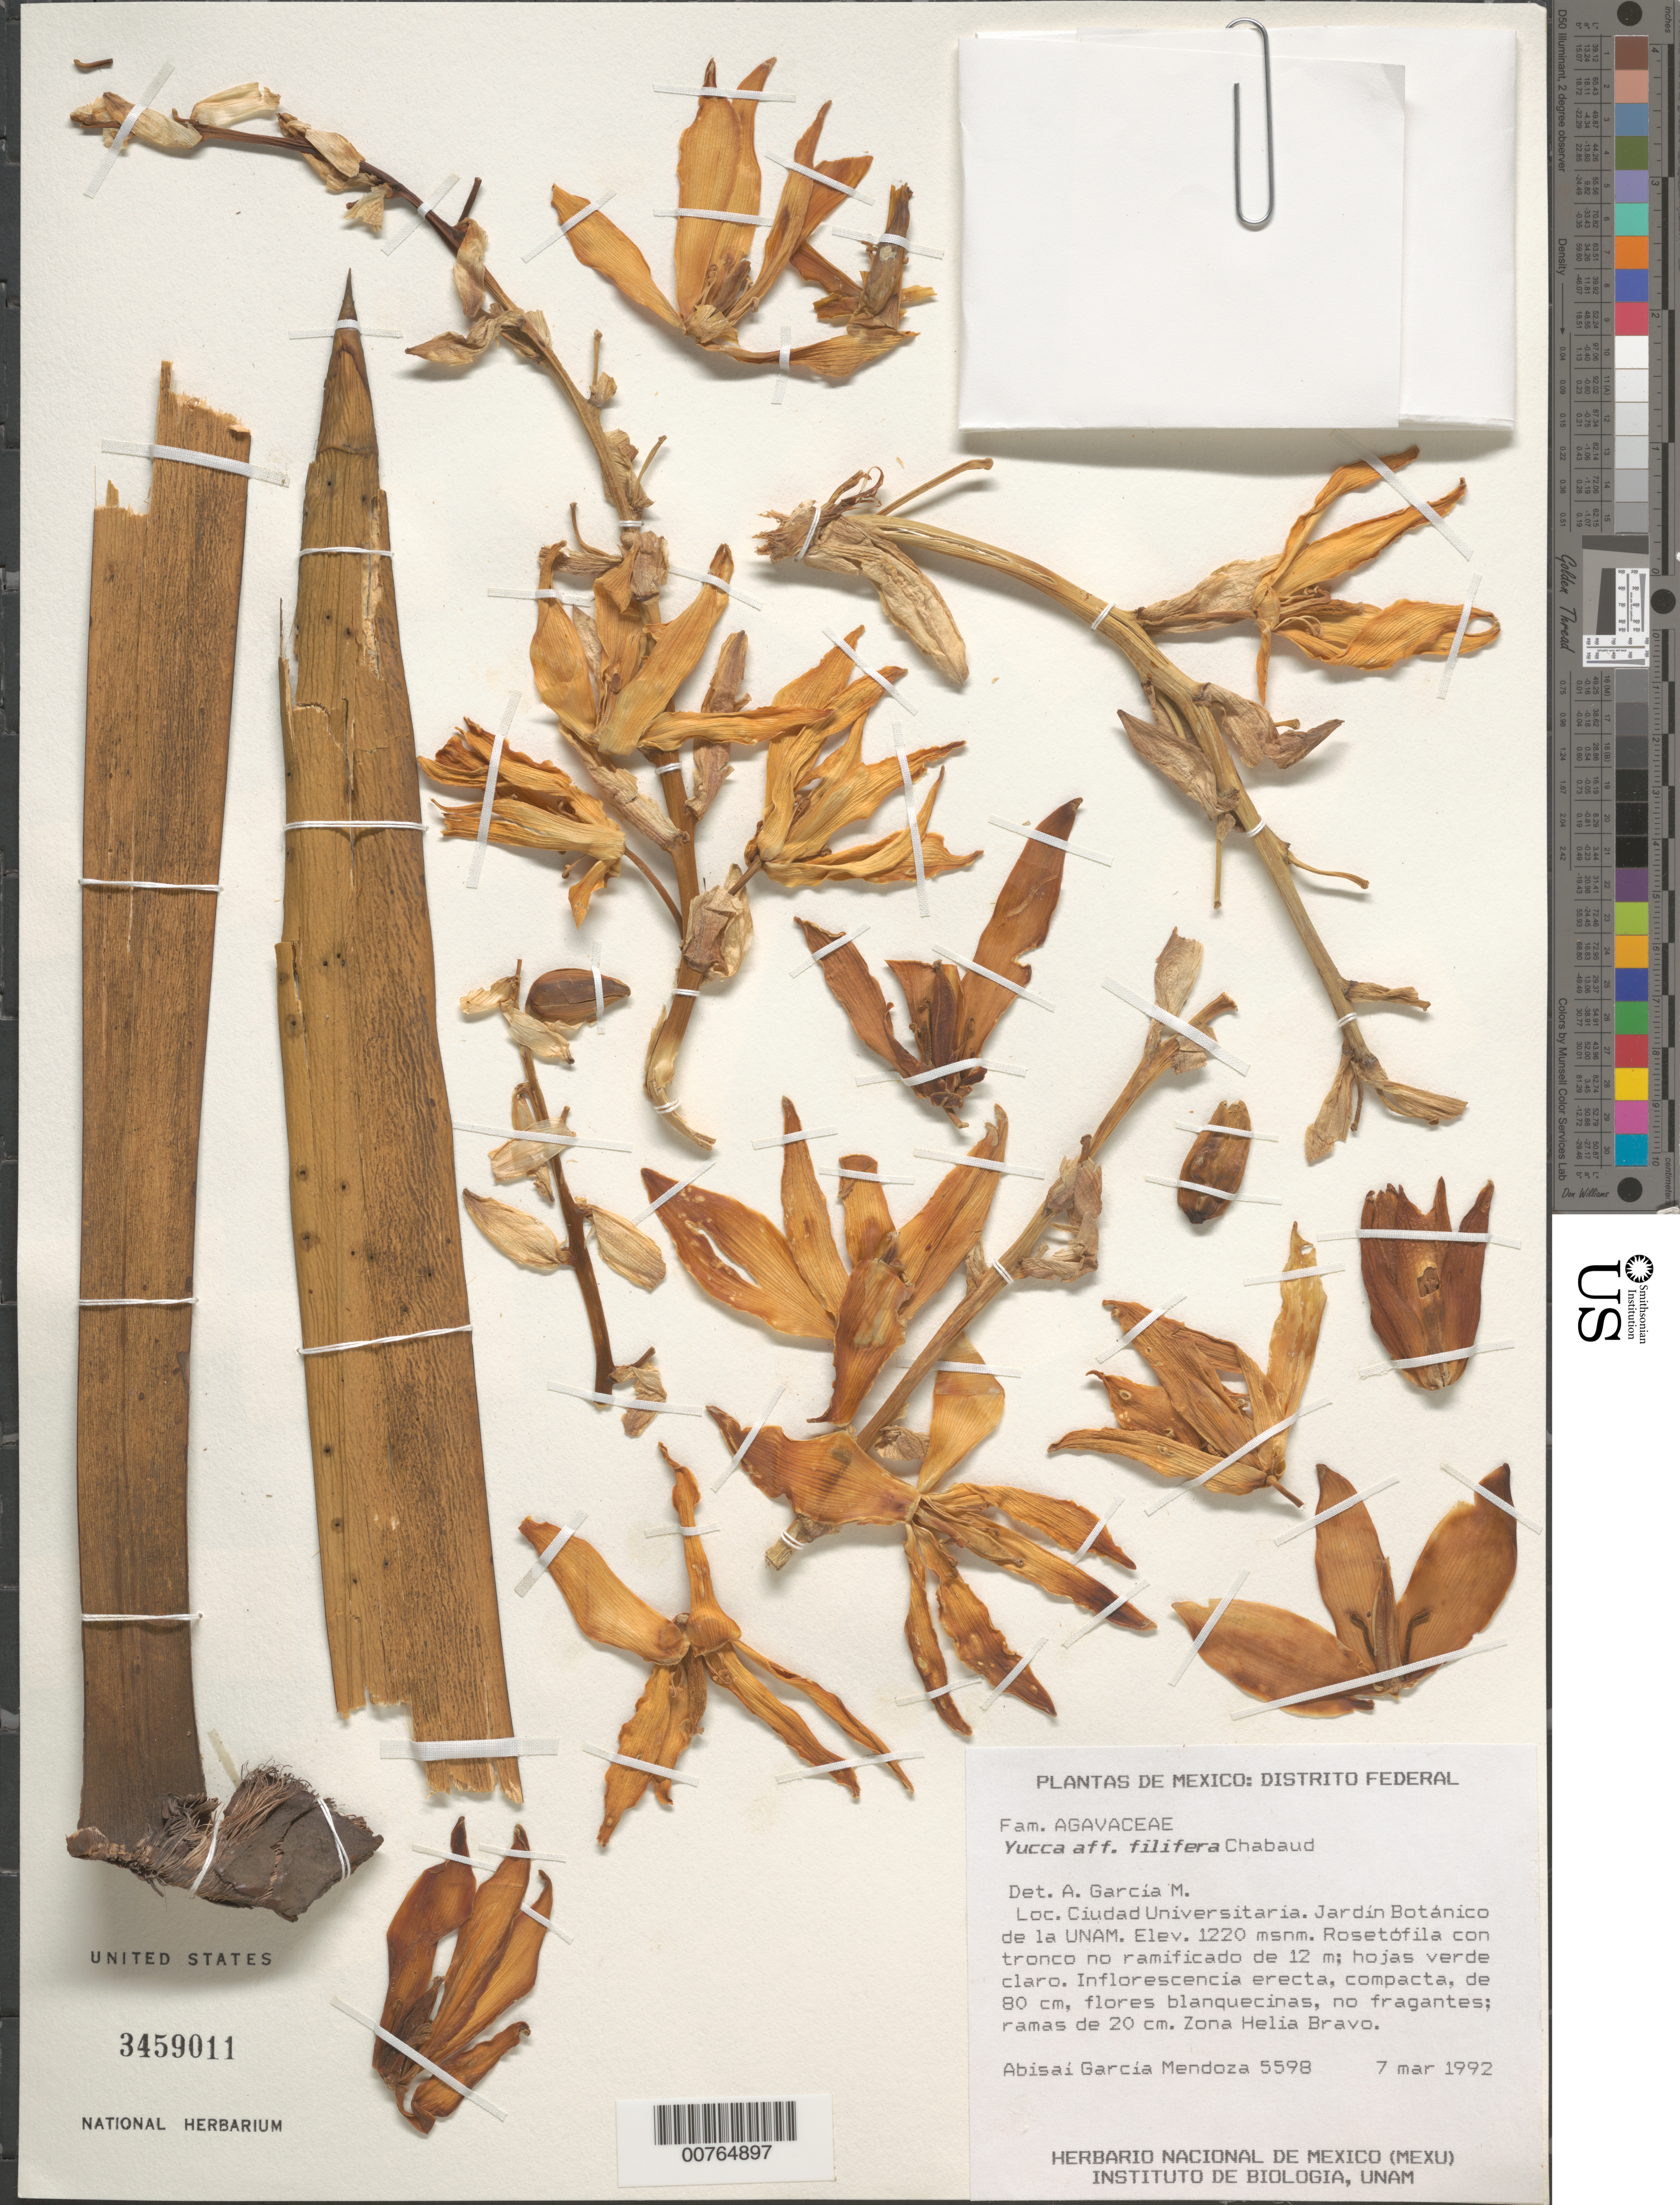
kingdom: Plantae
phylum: Tracheophyta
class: Liliopsida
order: Asparagales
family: Asparagaceae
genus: Yucca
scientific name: Yucca filifera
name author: Chabaud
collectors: A. García-Mendoza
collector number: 5598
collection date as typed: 07 Mar 1992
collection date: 1992-03-07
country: Mexico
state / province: Distrito Federal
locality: Jardin Botanico de la UNAM, Ciudad Universitaria.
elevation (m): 1220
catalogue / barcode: US 3459011